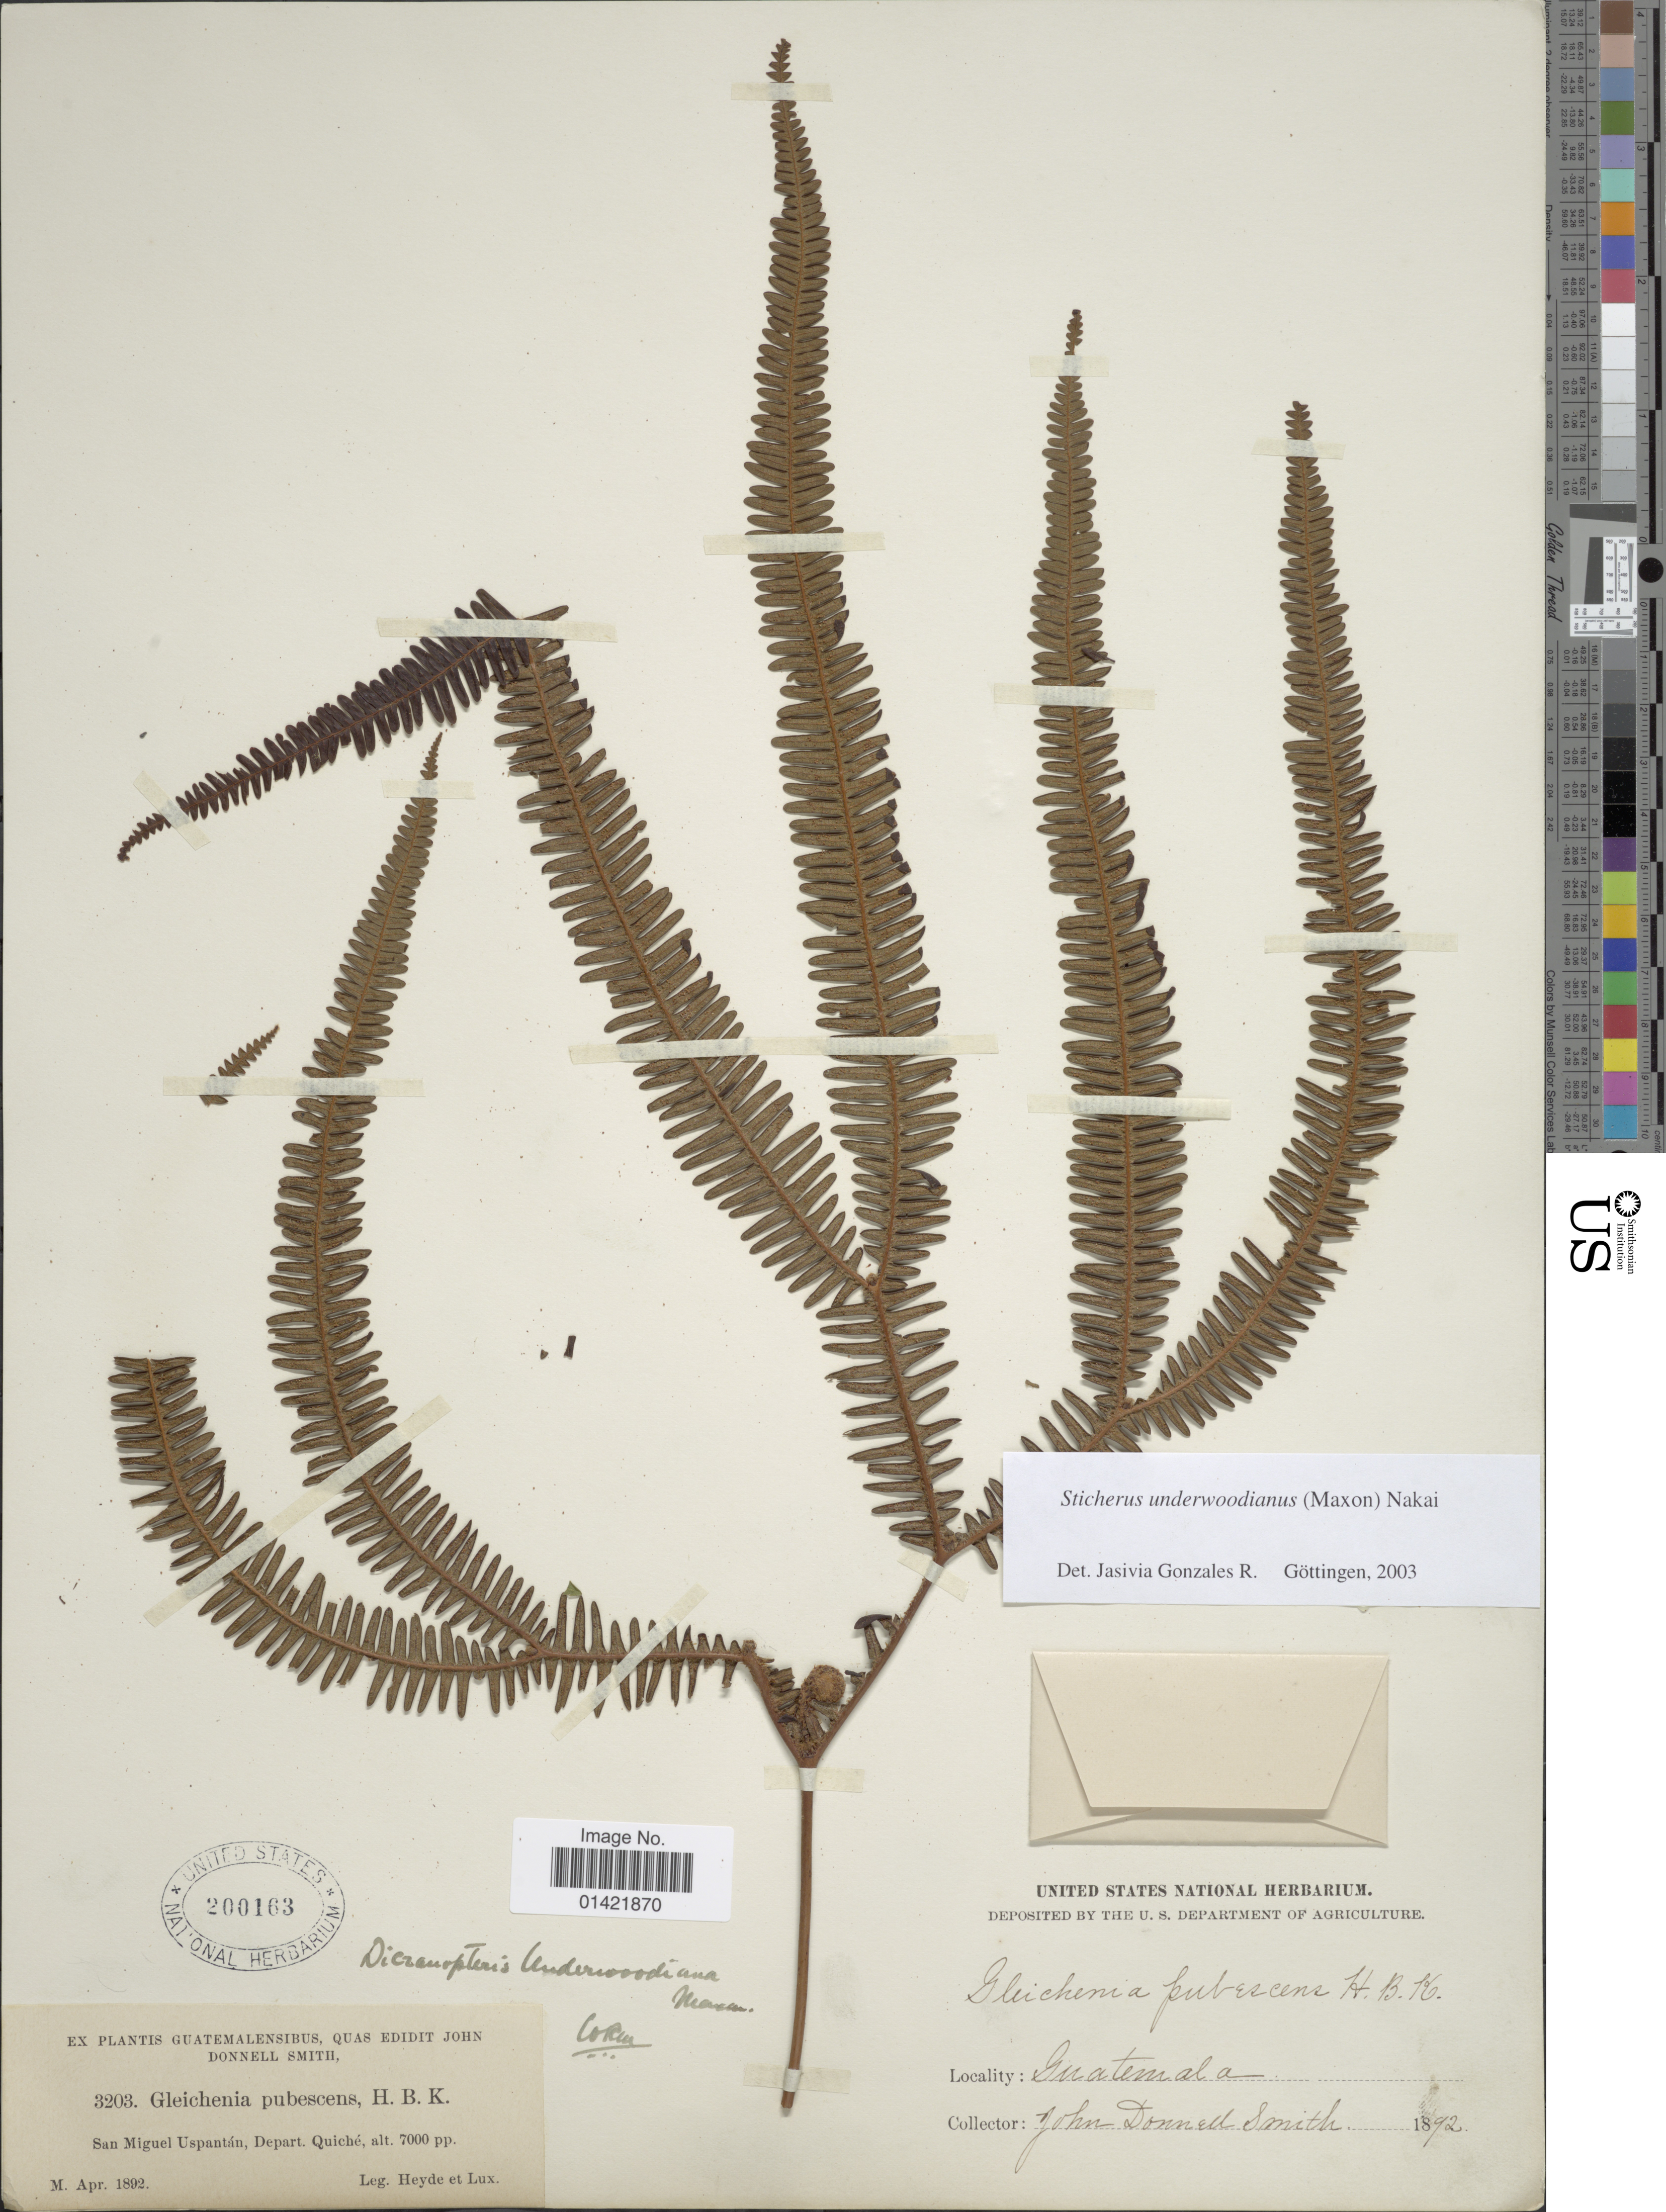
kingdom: Plantae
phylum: Tracheophyta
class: Polypodiopsida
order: Gleicheniales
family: Gleicheniaceae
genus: Sticherus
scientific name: Sticherus underwoodianus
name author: (Maxon) Nakai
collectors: Heyde & Lux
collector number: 3203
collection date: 1892-04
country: Guatemala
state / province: El Quiché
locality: San Miguel Uspantan, Depart. Quiche.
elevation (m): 2134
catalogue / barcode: US 200163